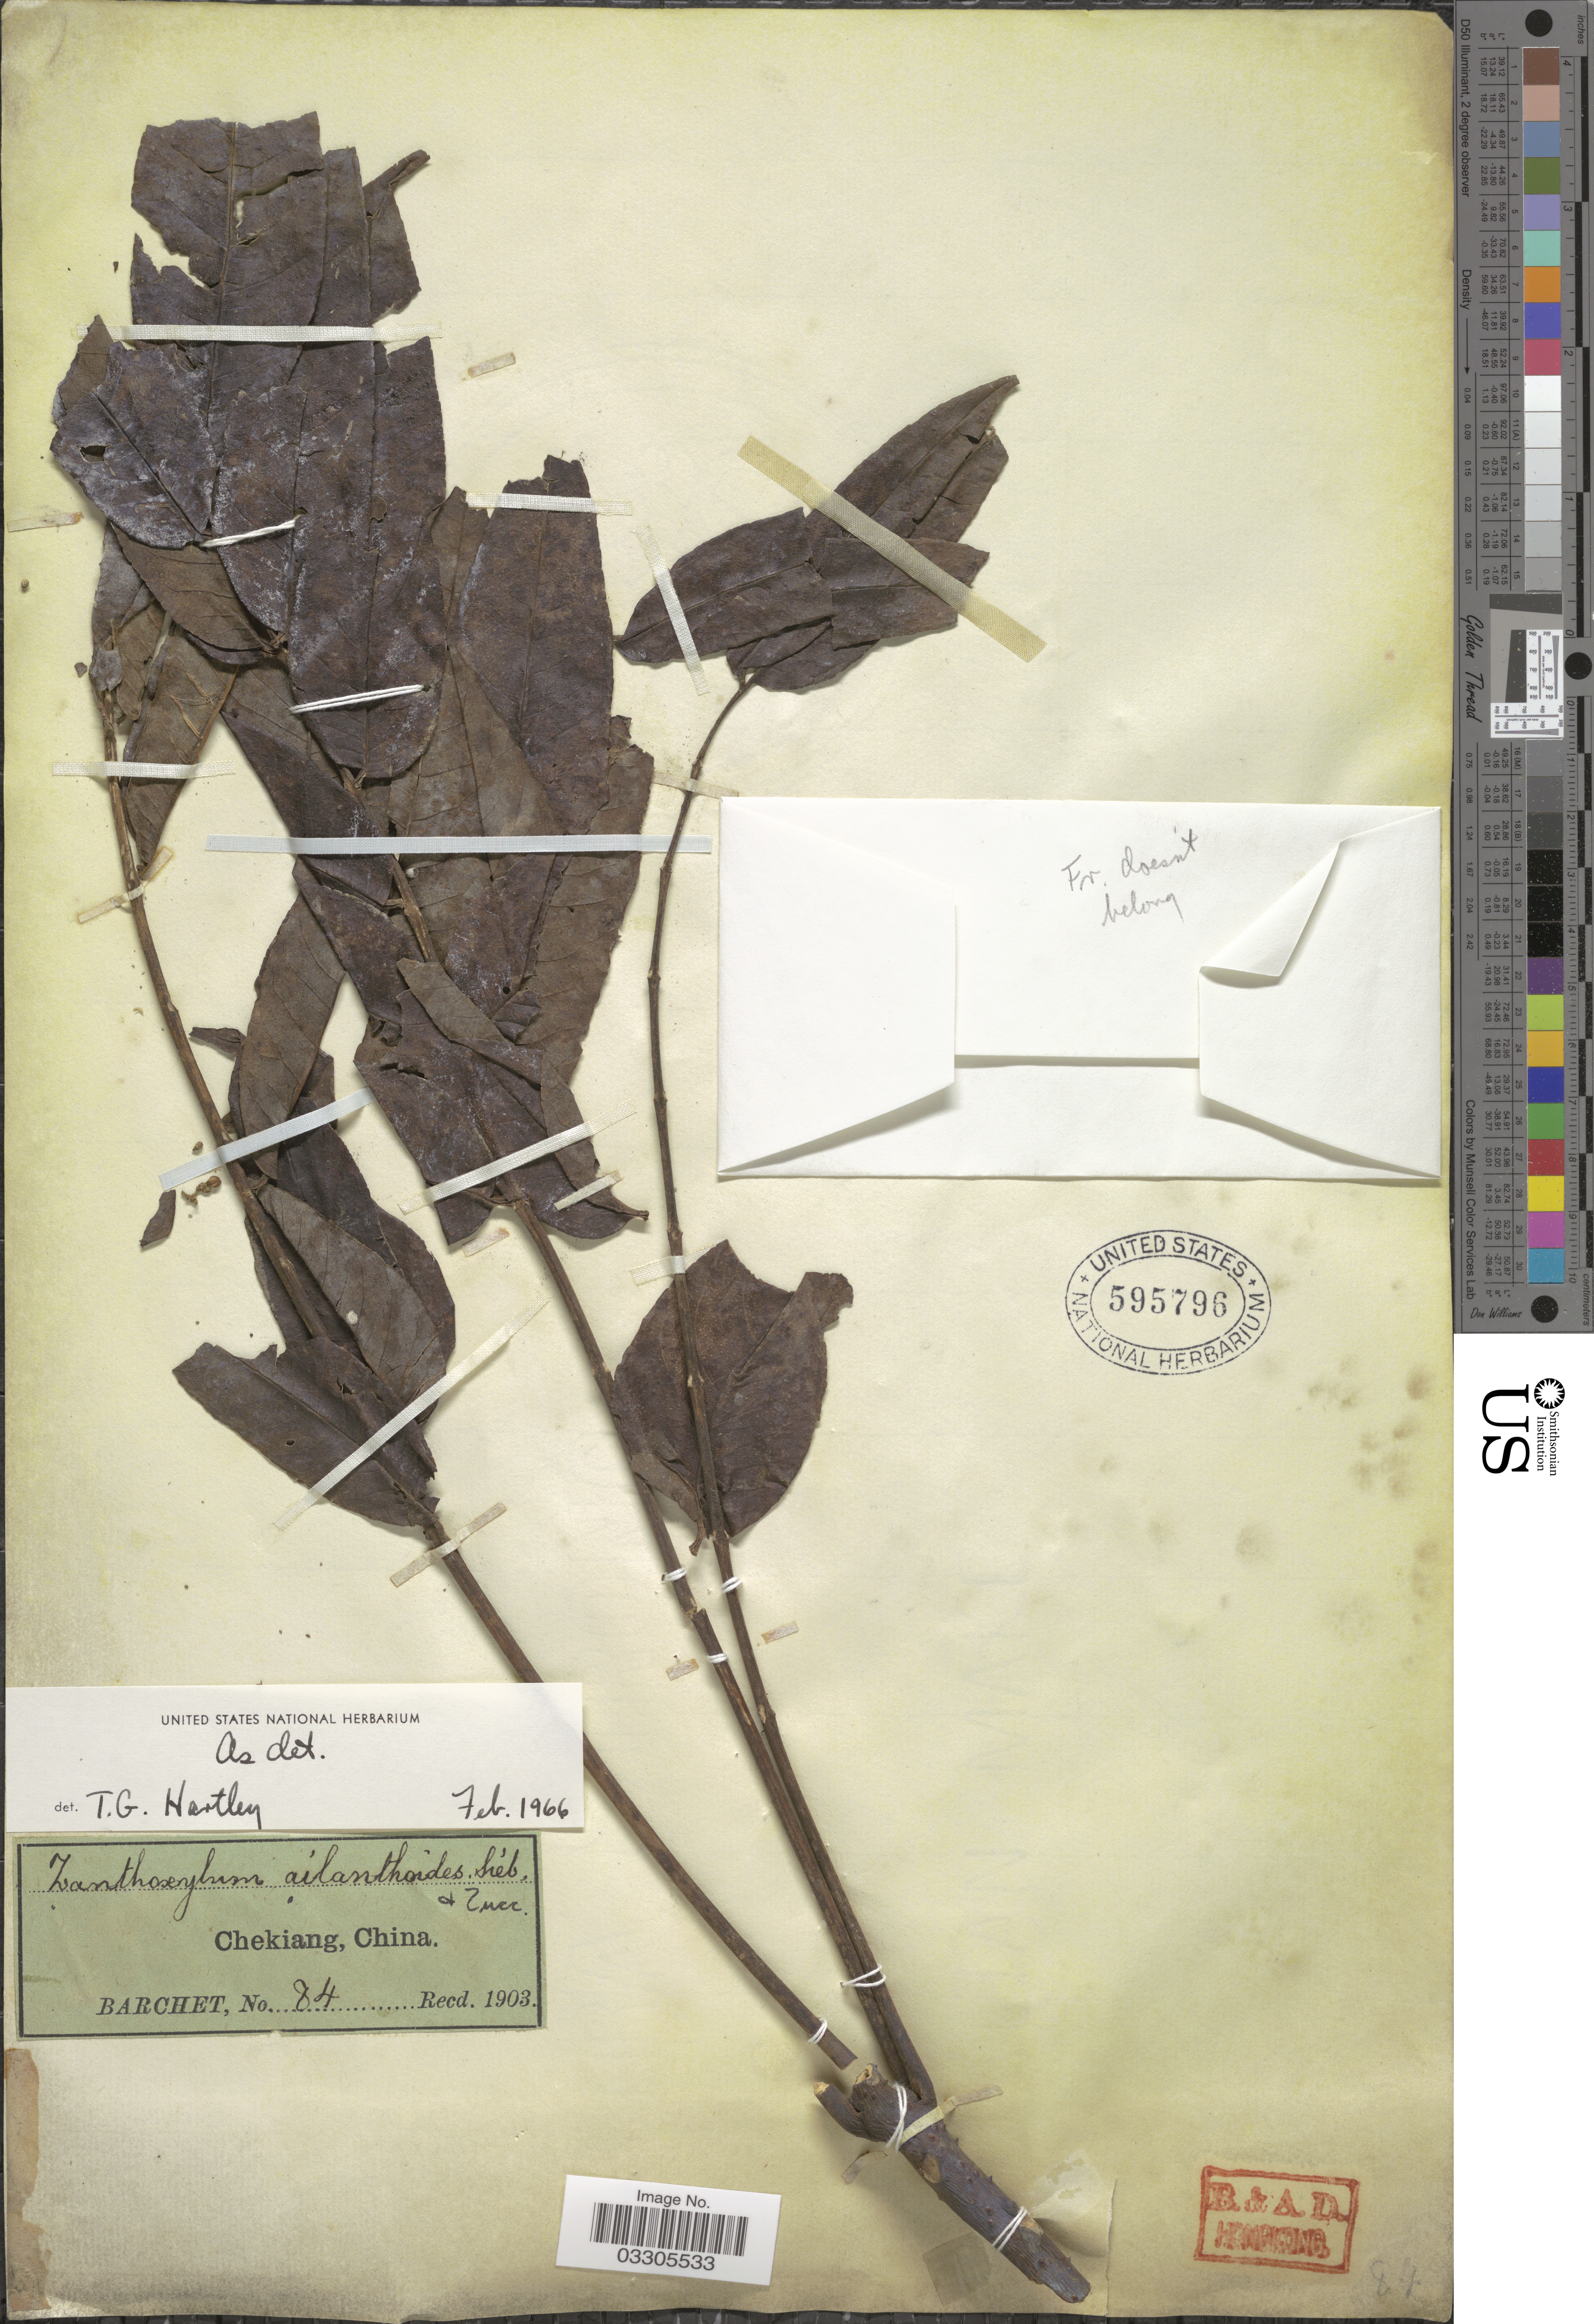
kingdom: Plantae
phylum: Tracheophyta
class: Magnoliopsida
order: Sapindales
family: Rutaceae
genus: Zanthoxylum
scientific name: Zanthoxylum ailanthoides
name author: Siebold & Zucc.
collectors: Barchet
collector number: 84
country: China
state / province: Zhejiang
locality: Chekiang.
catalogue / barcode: US 595796